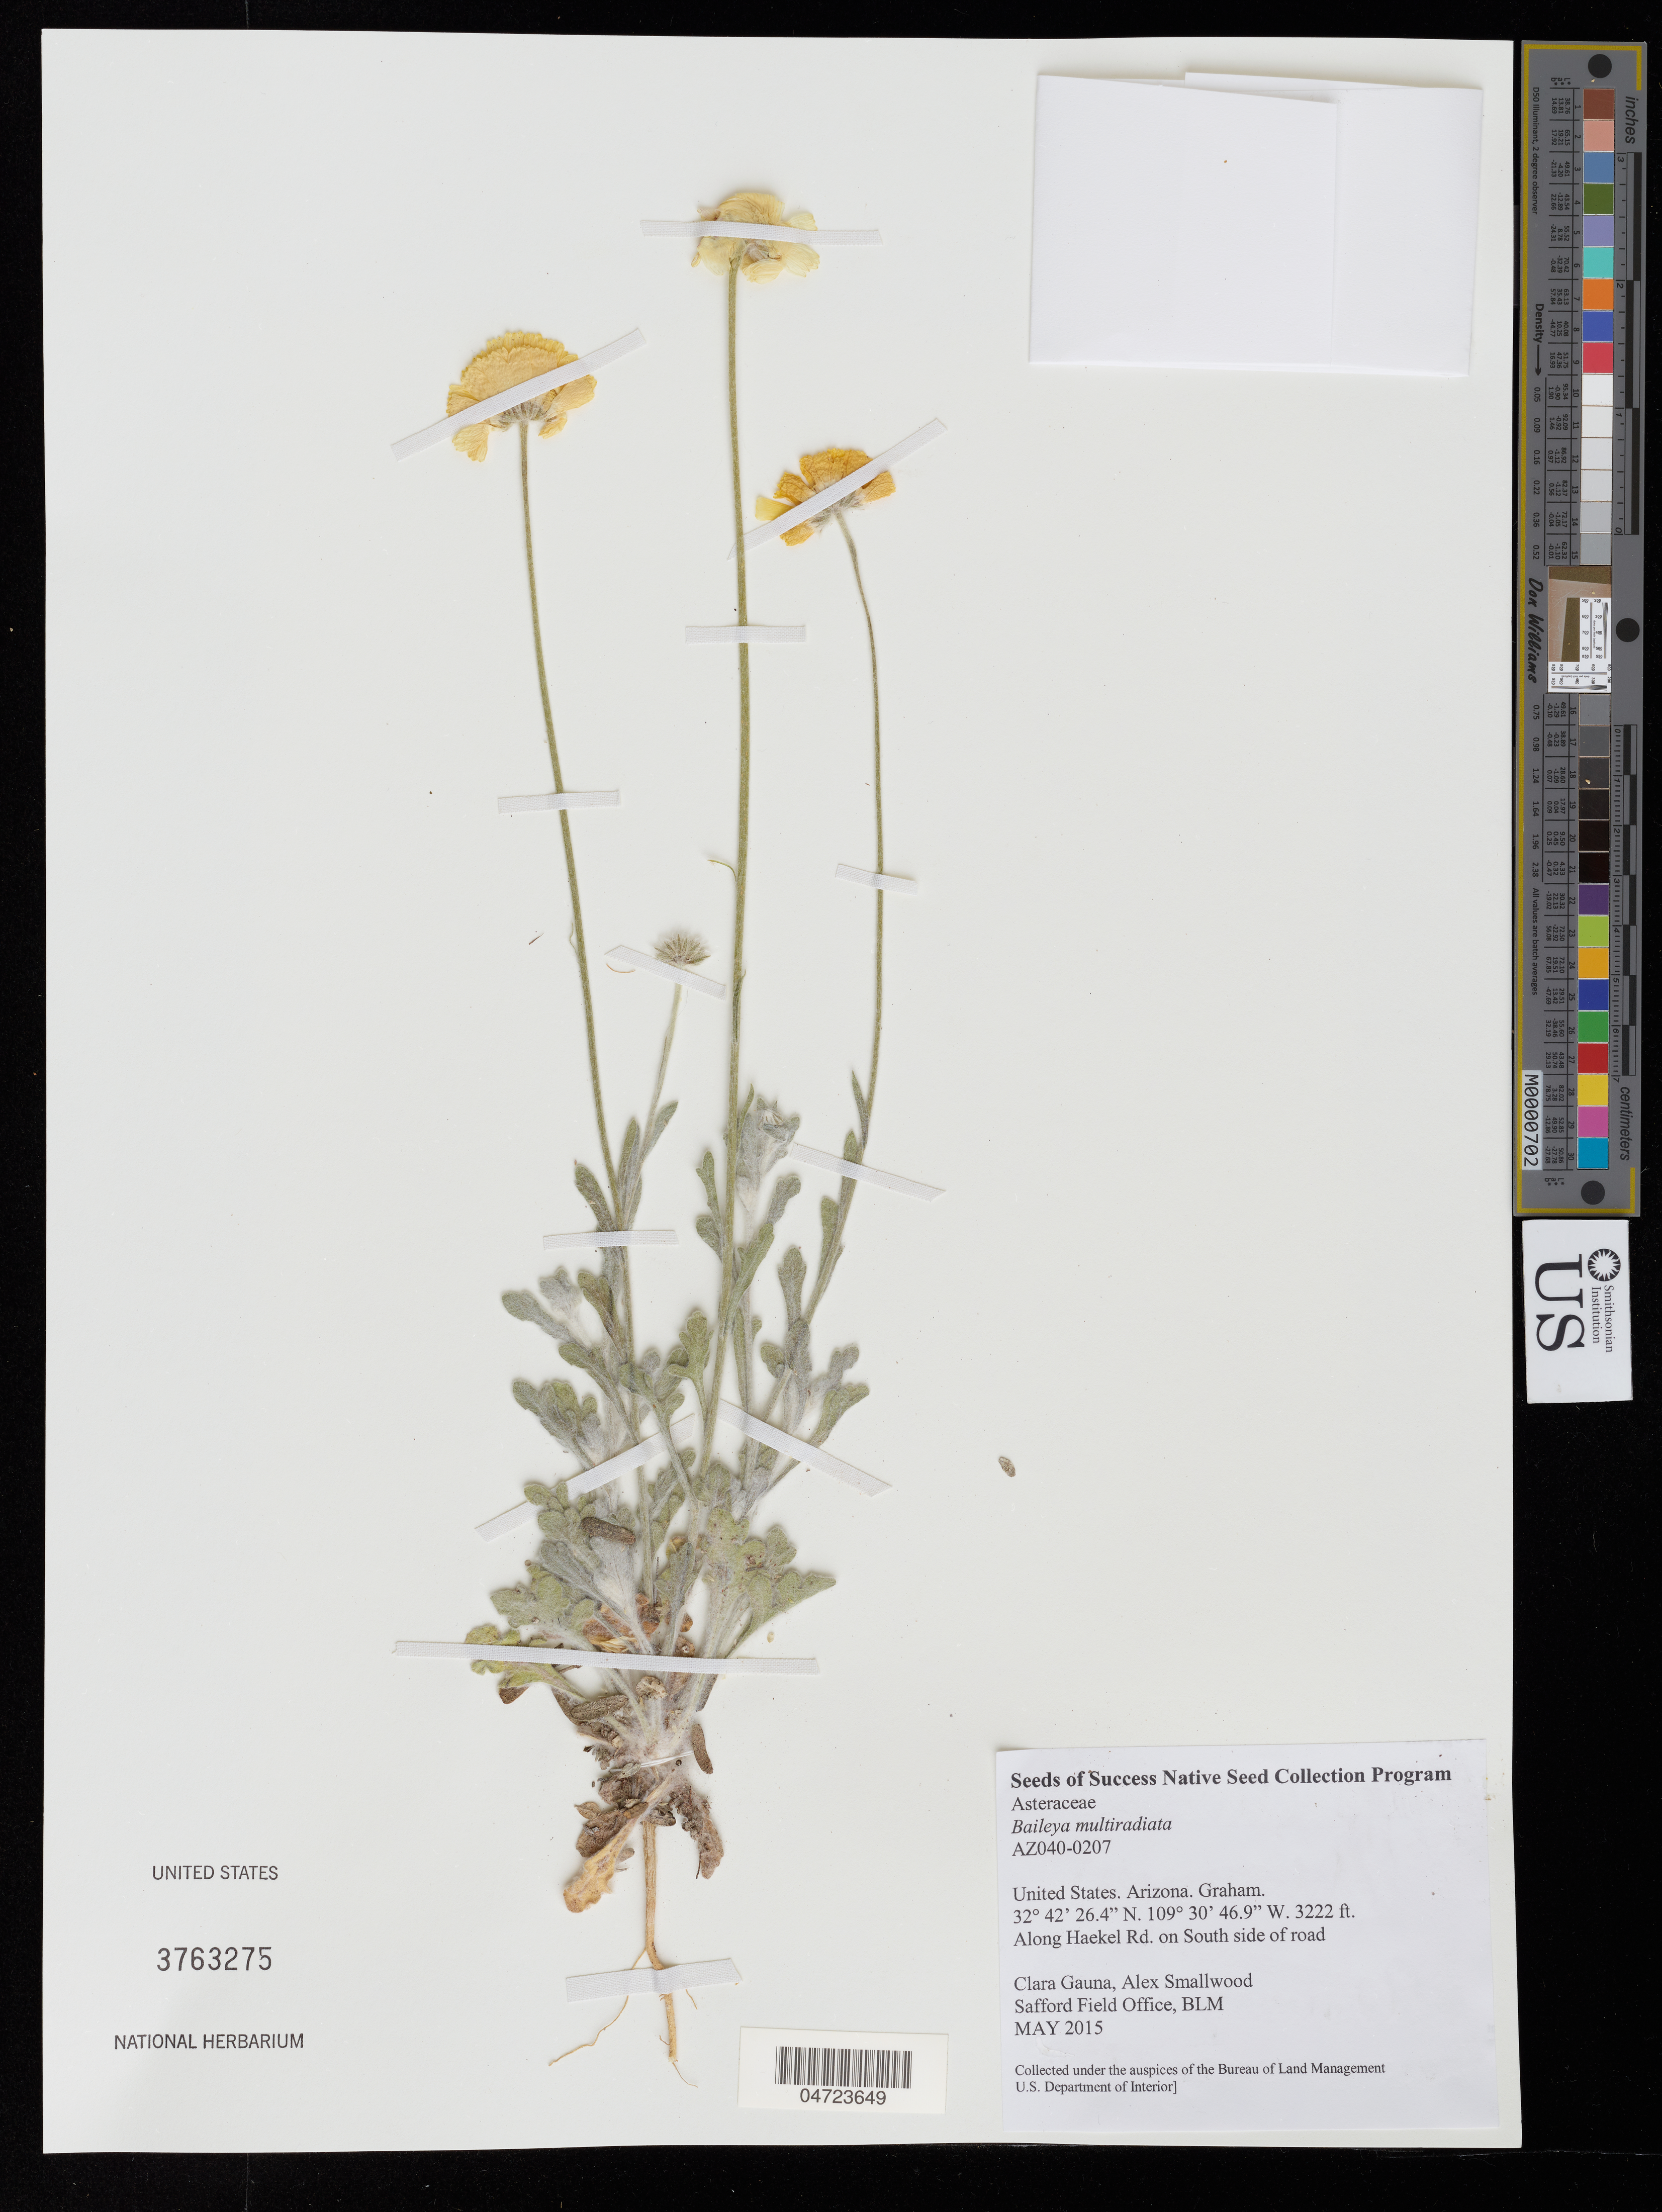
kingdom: Plantae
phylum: Tracheophyta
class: Magnoliopsida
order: Asterales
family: Asteraceae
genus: Baileya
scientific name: Baileya multiradiata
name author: Harv. & A. Gray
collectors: C. Gauna & A. Smallwood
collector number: AZ040-0207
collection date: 2015-05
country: United States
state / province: Arizona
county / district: Graham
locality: Graham. Along Haekel Rd. on South side of road.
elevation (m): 982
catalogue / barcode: US 3763275